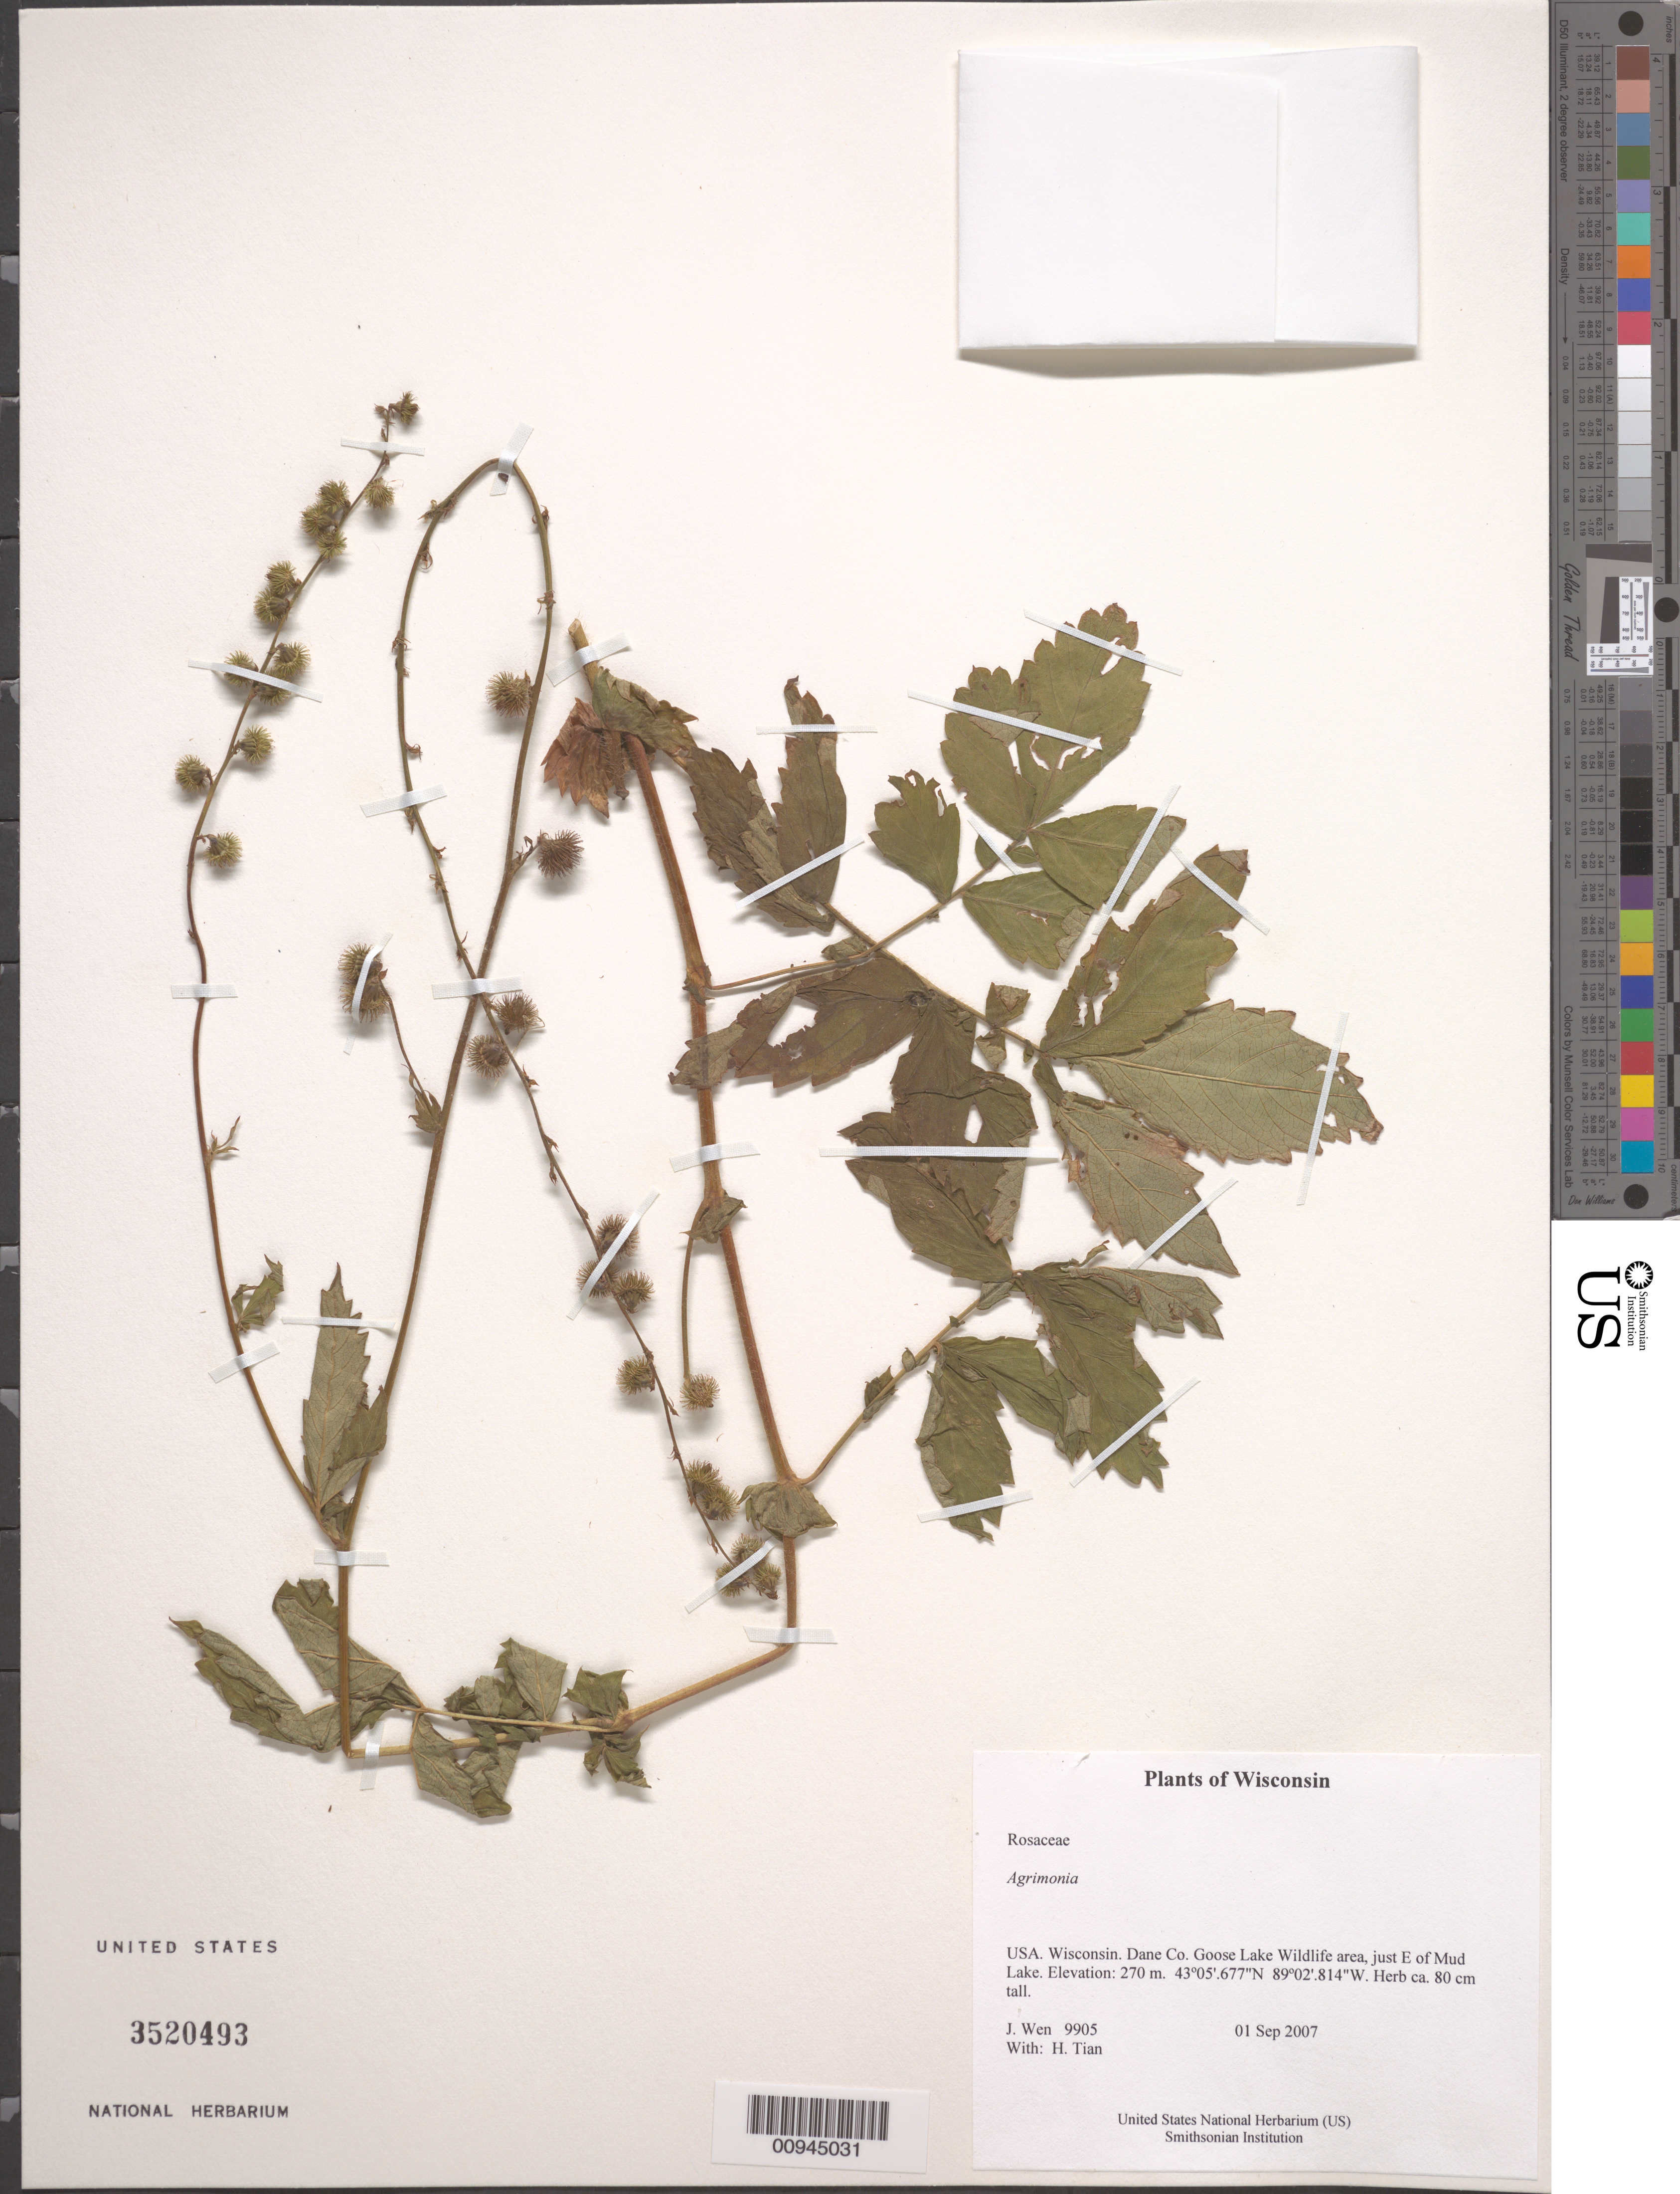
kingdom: Plantae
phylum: Tracheophyta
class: Magnoliopsida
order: Rosales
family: Rosaceae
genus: Agrimonia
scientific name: Agrimonia sp.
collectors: J. Wen & H. Tian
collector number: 9905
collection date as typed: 01 Sep 2007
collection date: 2007-09-01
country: United States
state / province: Wisconsin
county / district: Dane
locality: Goose Lake Wildlife area, just E of Mud Lake.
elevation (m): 270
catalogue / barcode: US 3520493